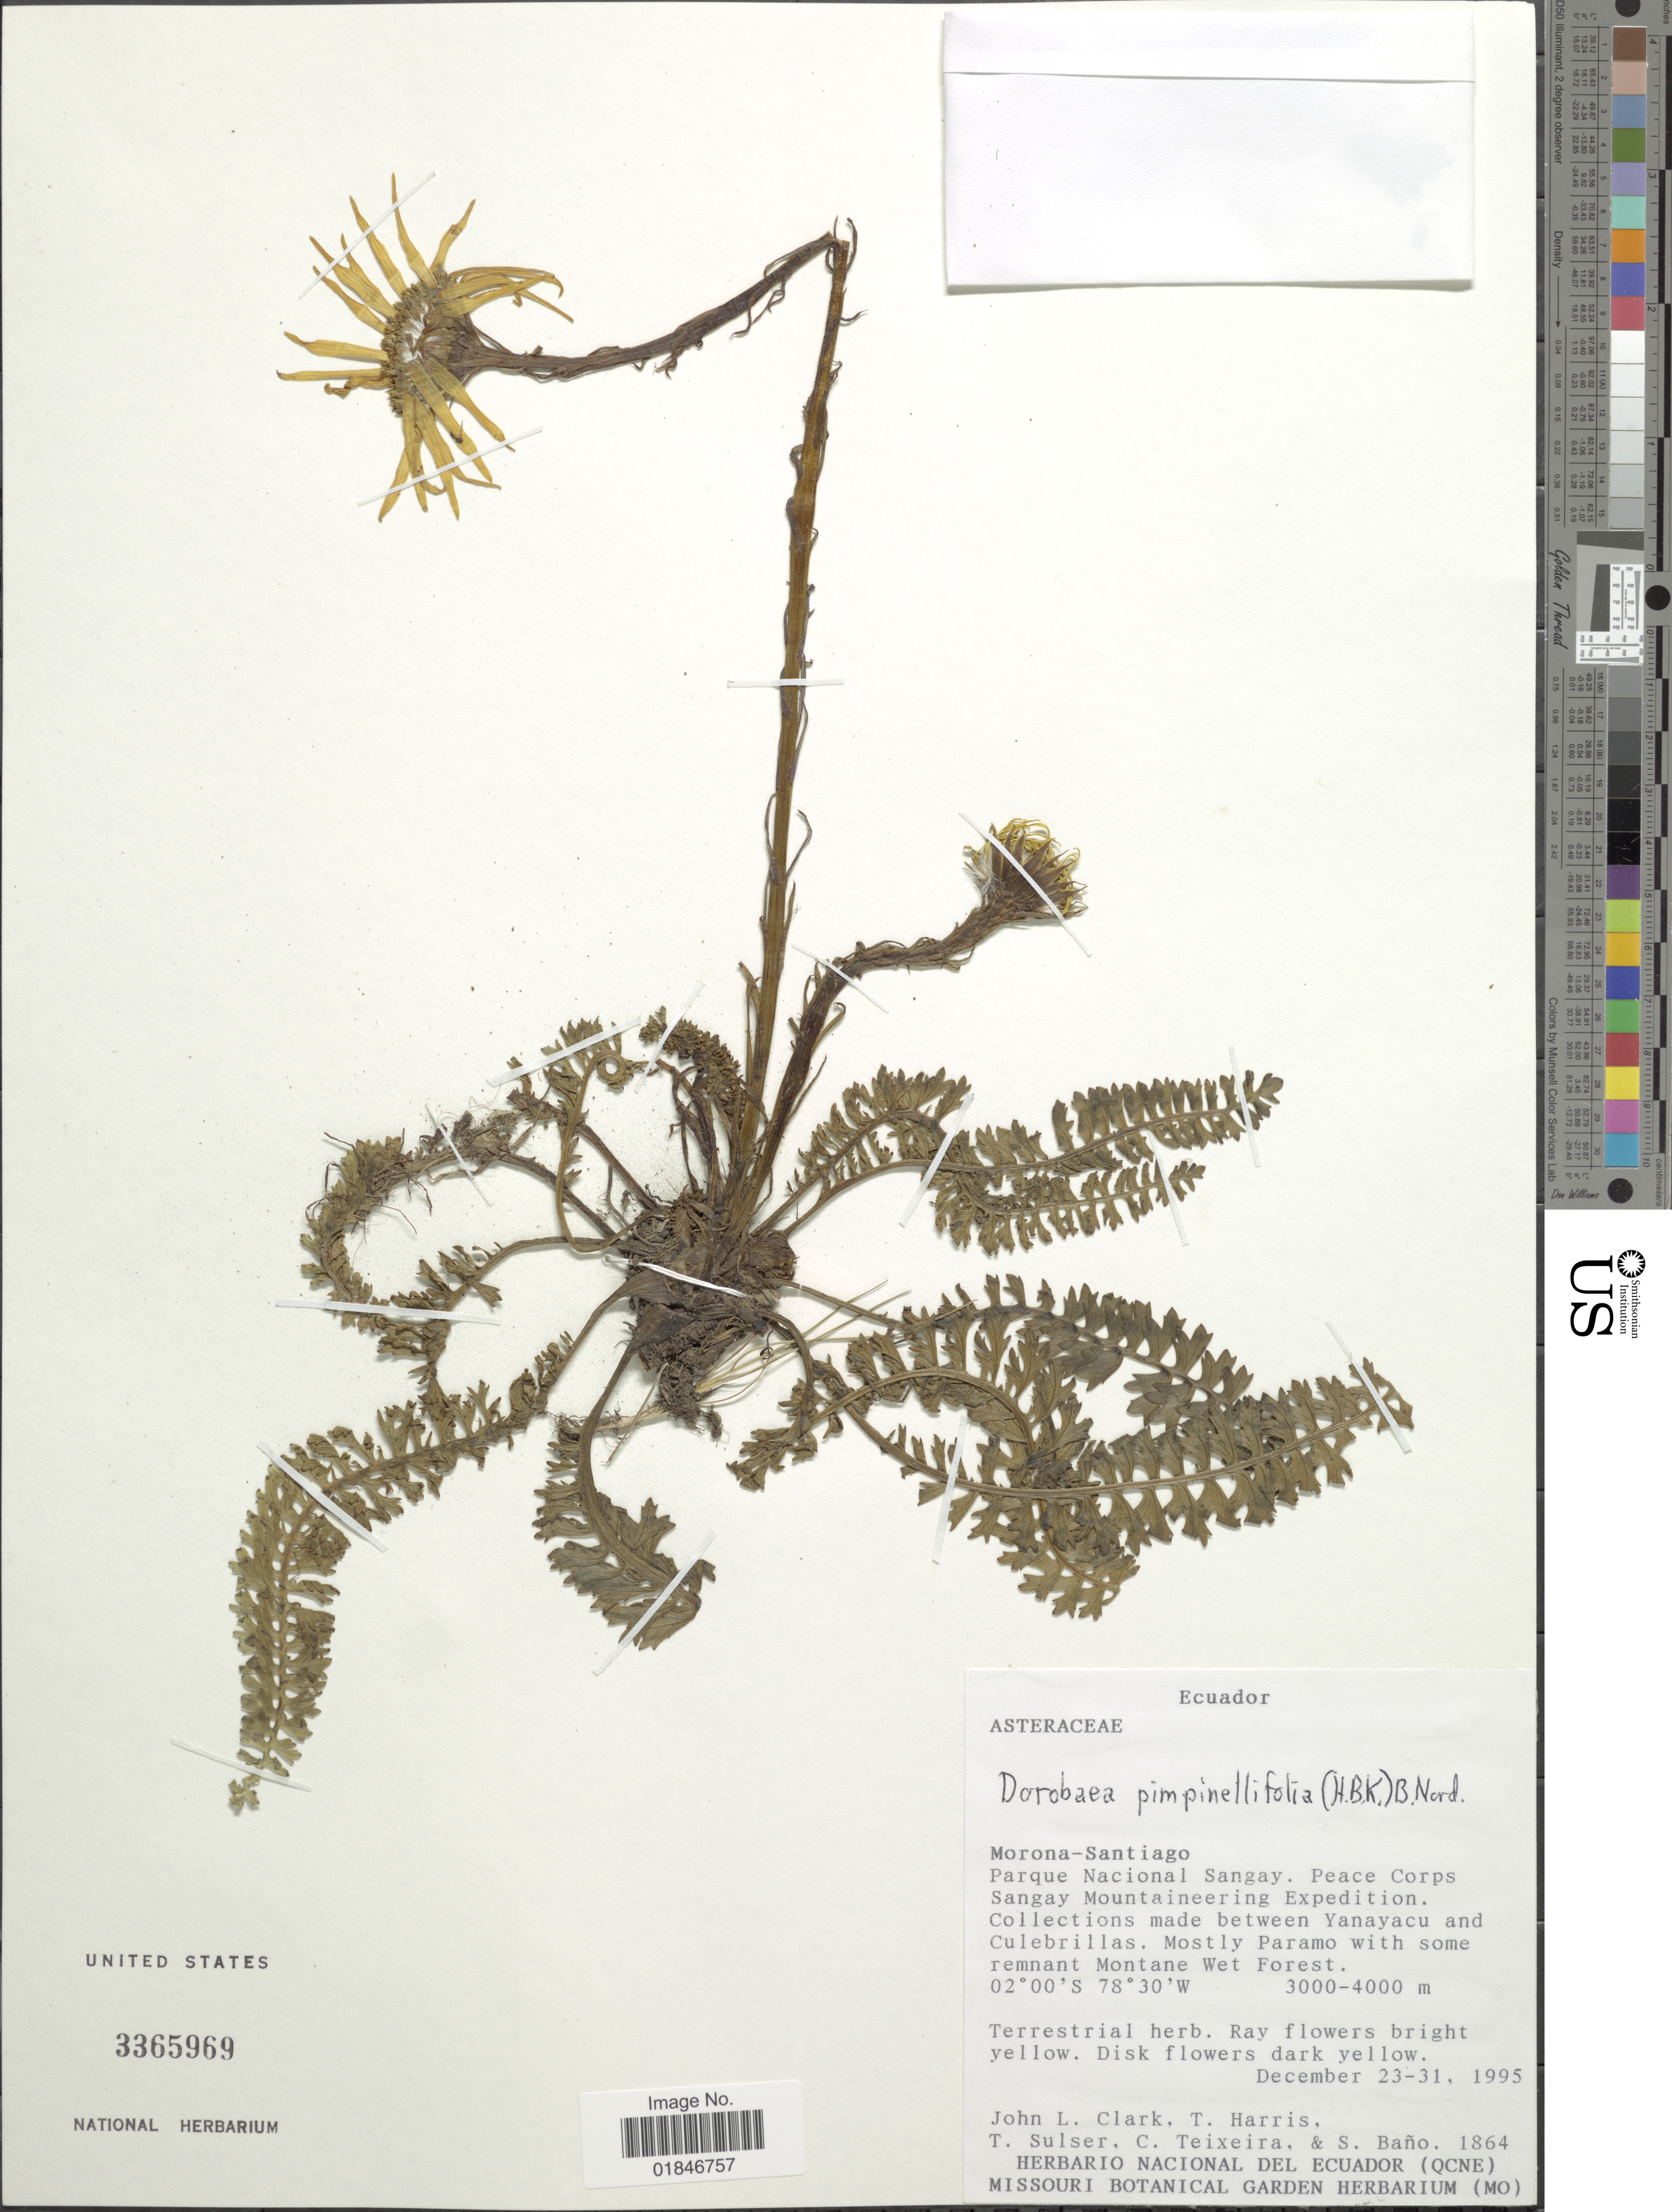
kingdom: Plantae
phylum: Tracheophyta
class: Magnoliopsida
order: Asterales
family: Asteraceae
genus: Dorobaea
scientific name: Dorobaea pimpinellifolia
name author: (Kunth) B. Nord.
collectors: J. L. Clark, T. Harris, T. Sulser, C. Teixeira & S. Bano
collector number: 1864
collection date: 1995-12-23/1995-12-31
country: Ecuador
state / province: Morona-Santiago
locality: Morona-Santiago. Parque Nacional Sangay, Between Yanayacu and Culebrillas.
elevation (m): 3000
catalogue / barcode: US 3365969